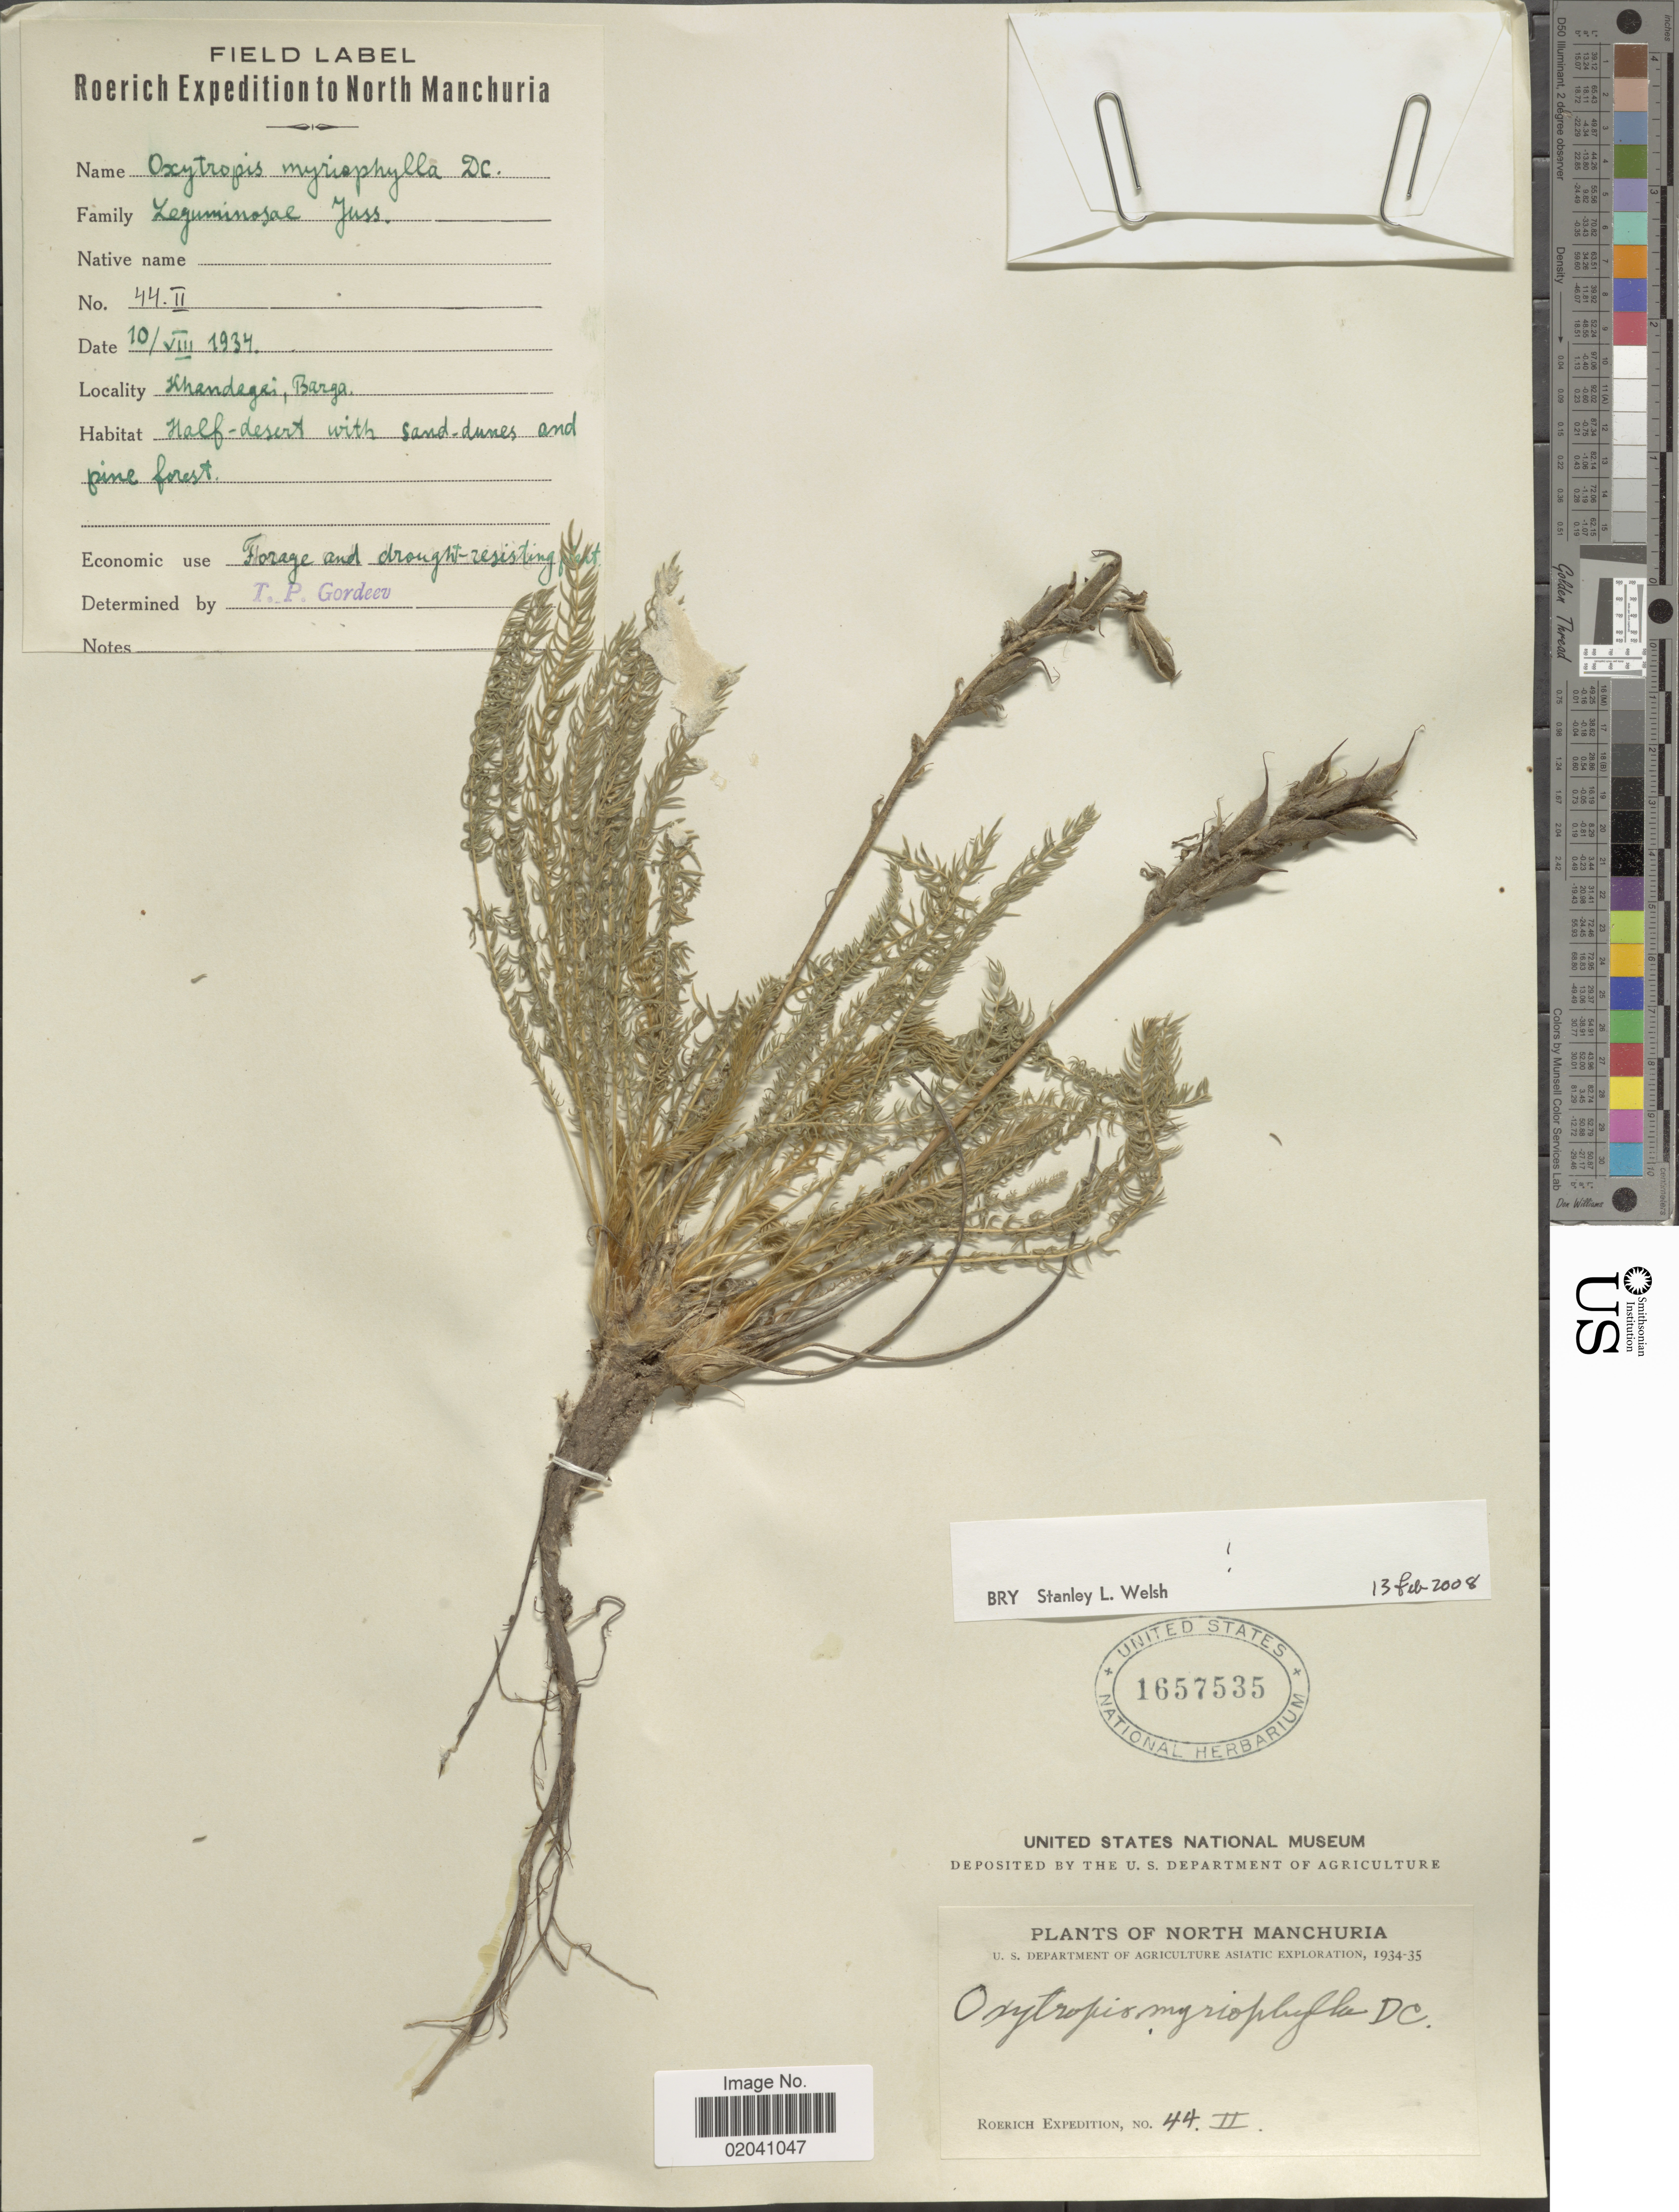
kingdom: Plantae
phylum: Tracheophyta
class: Magnoliopsida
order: Fabales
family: Fabaceae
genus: Oxytropis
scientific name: Oxytropis myriophylla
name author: (Pall.) DC.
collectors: Roerich Expedition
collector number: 44/2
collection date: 1934-08-10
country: China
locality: North Manchuria, Khandegei, Barga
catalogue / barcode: US 1657535